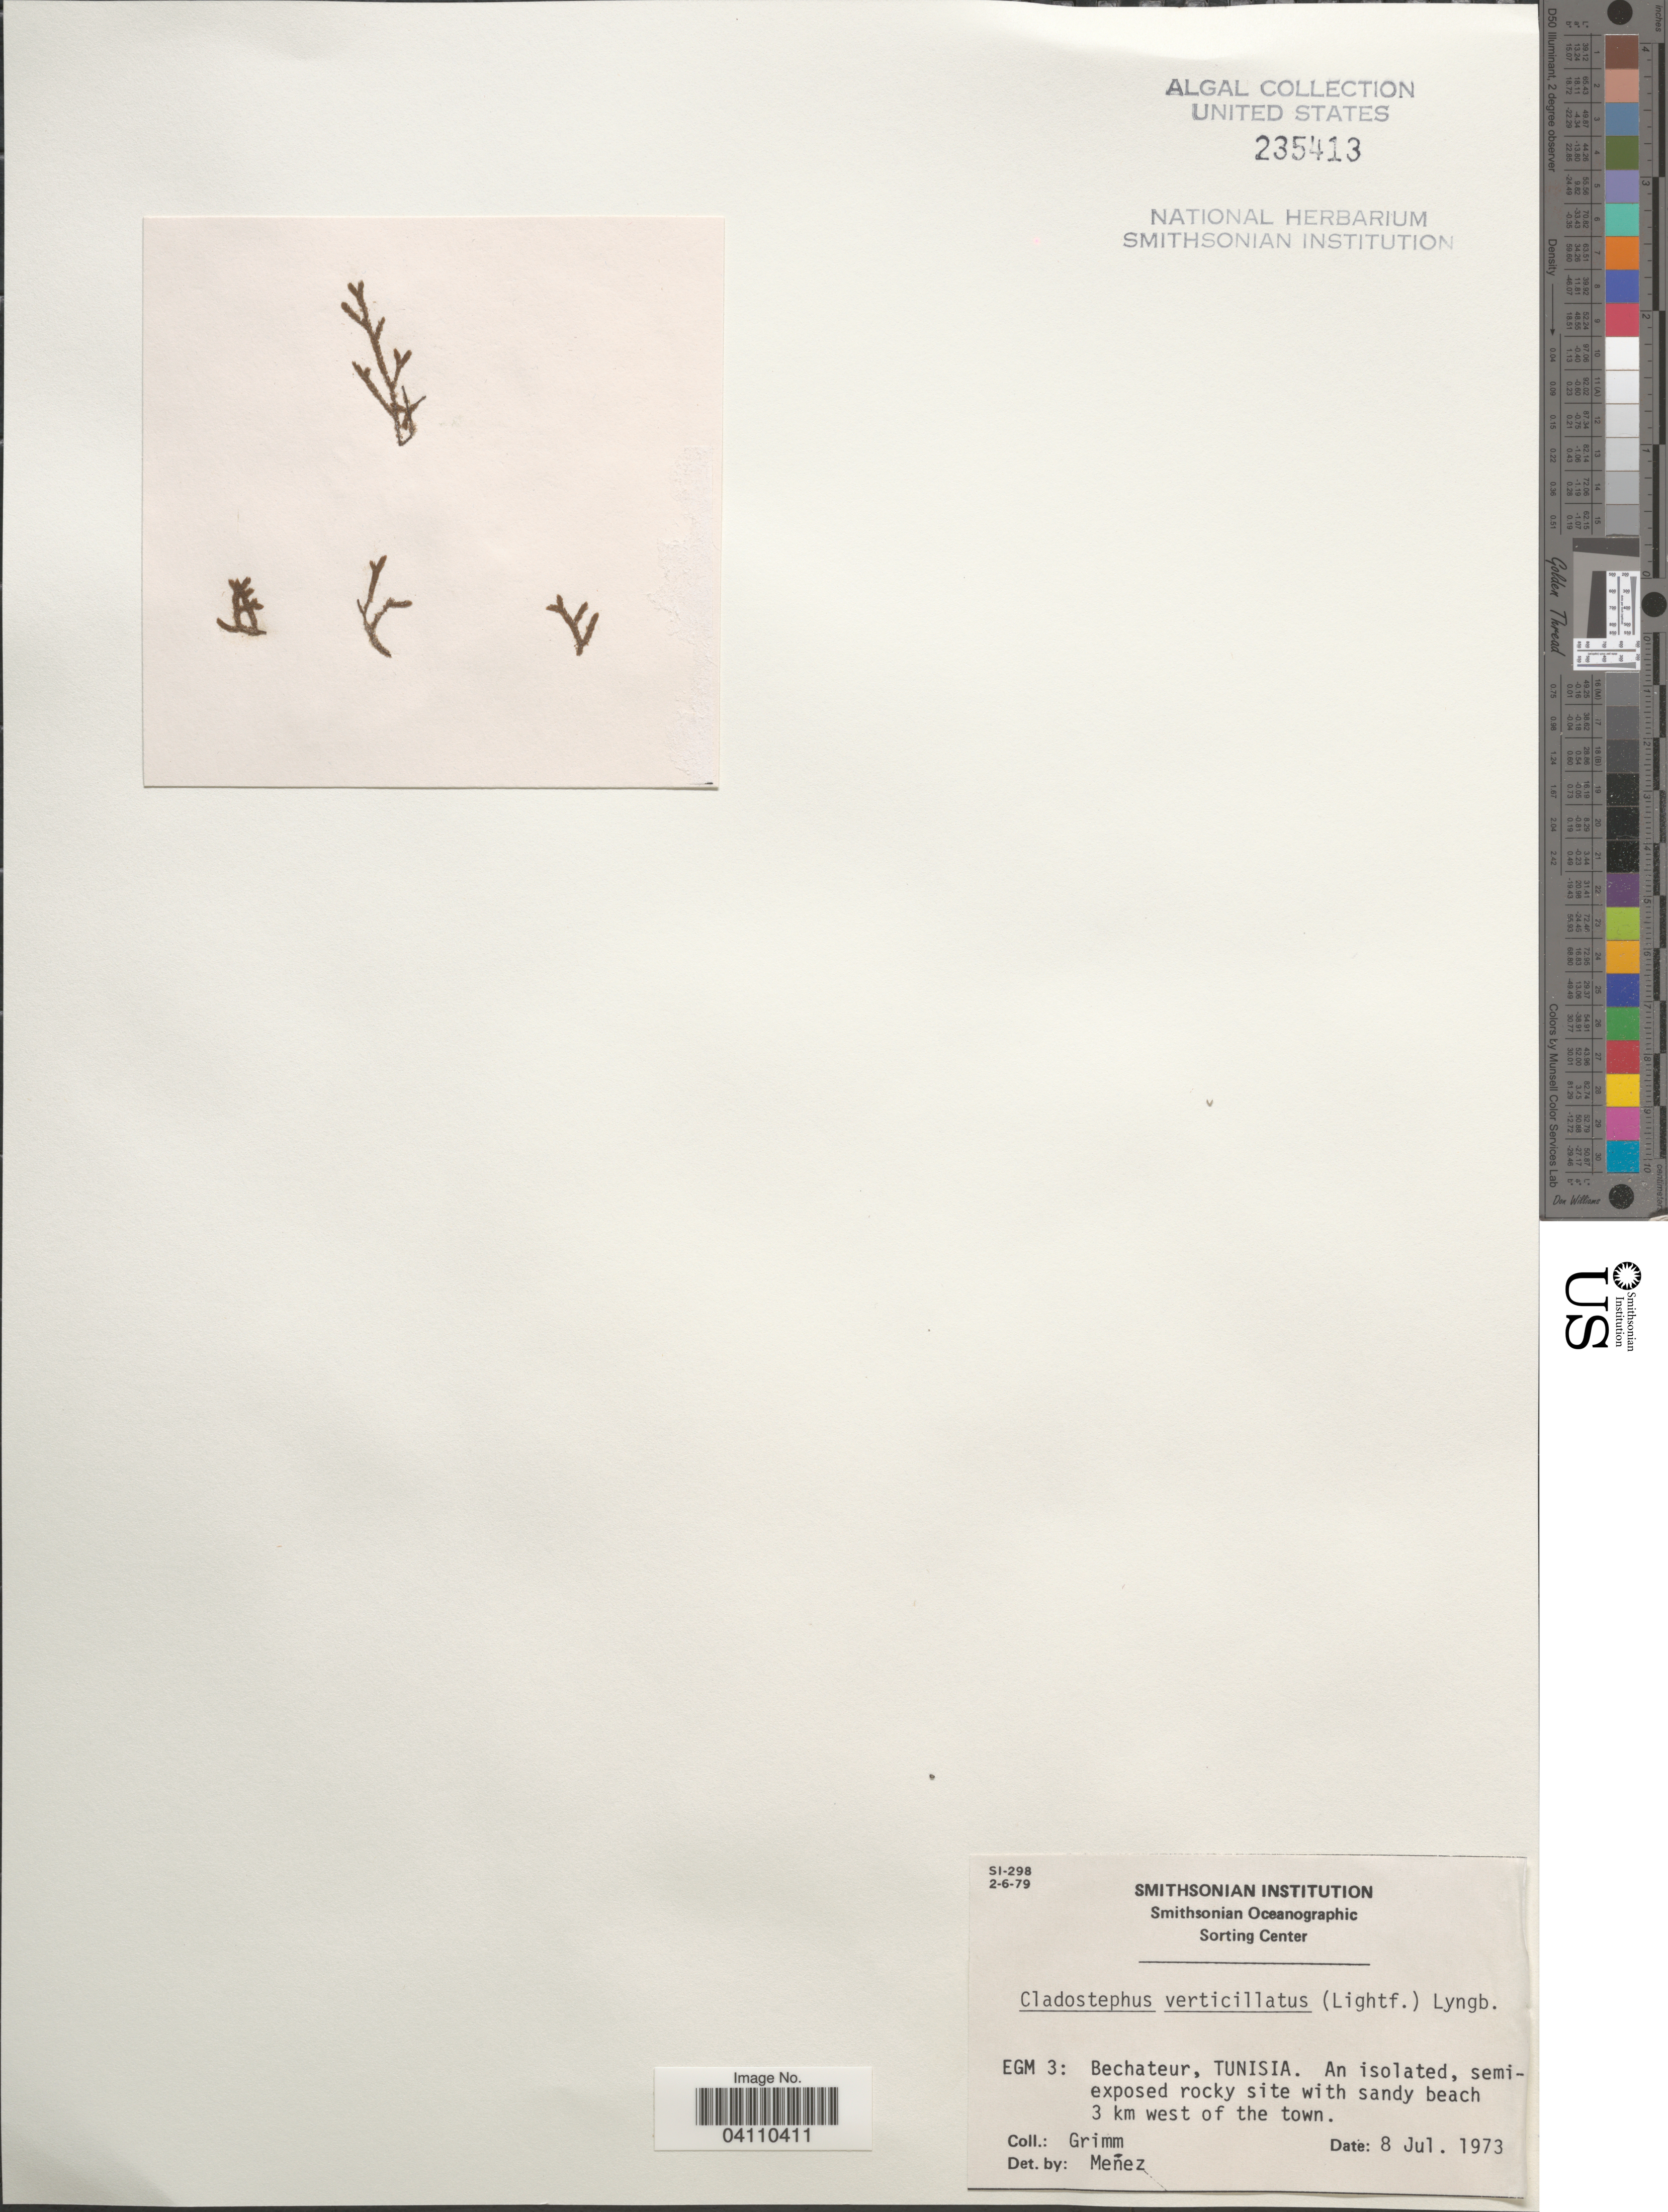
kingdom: Chromista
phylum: Ochrophyta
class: Phaeophyceae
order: Sphacelariales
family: Cladostephaceae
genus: Cladostephus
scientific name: Cladostephus hirsutus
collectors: Grimm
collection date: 1973-07-08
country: Tunisia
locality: EGM 3: Bechateur, Tunisia. An isolated, semi-exposed rocky site with sandy beach 3 km west of the town.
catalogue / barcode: US 235413